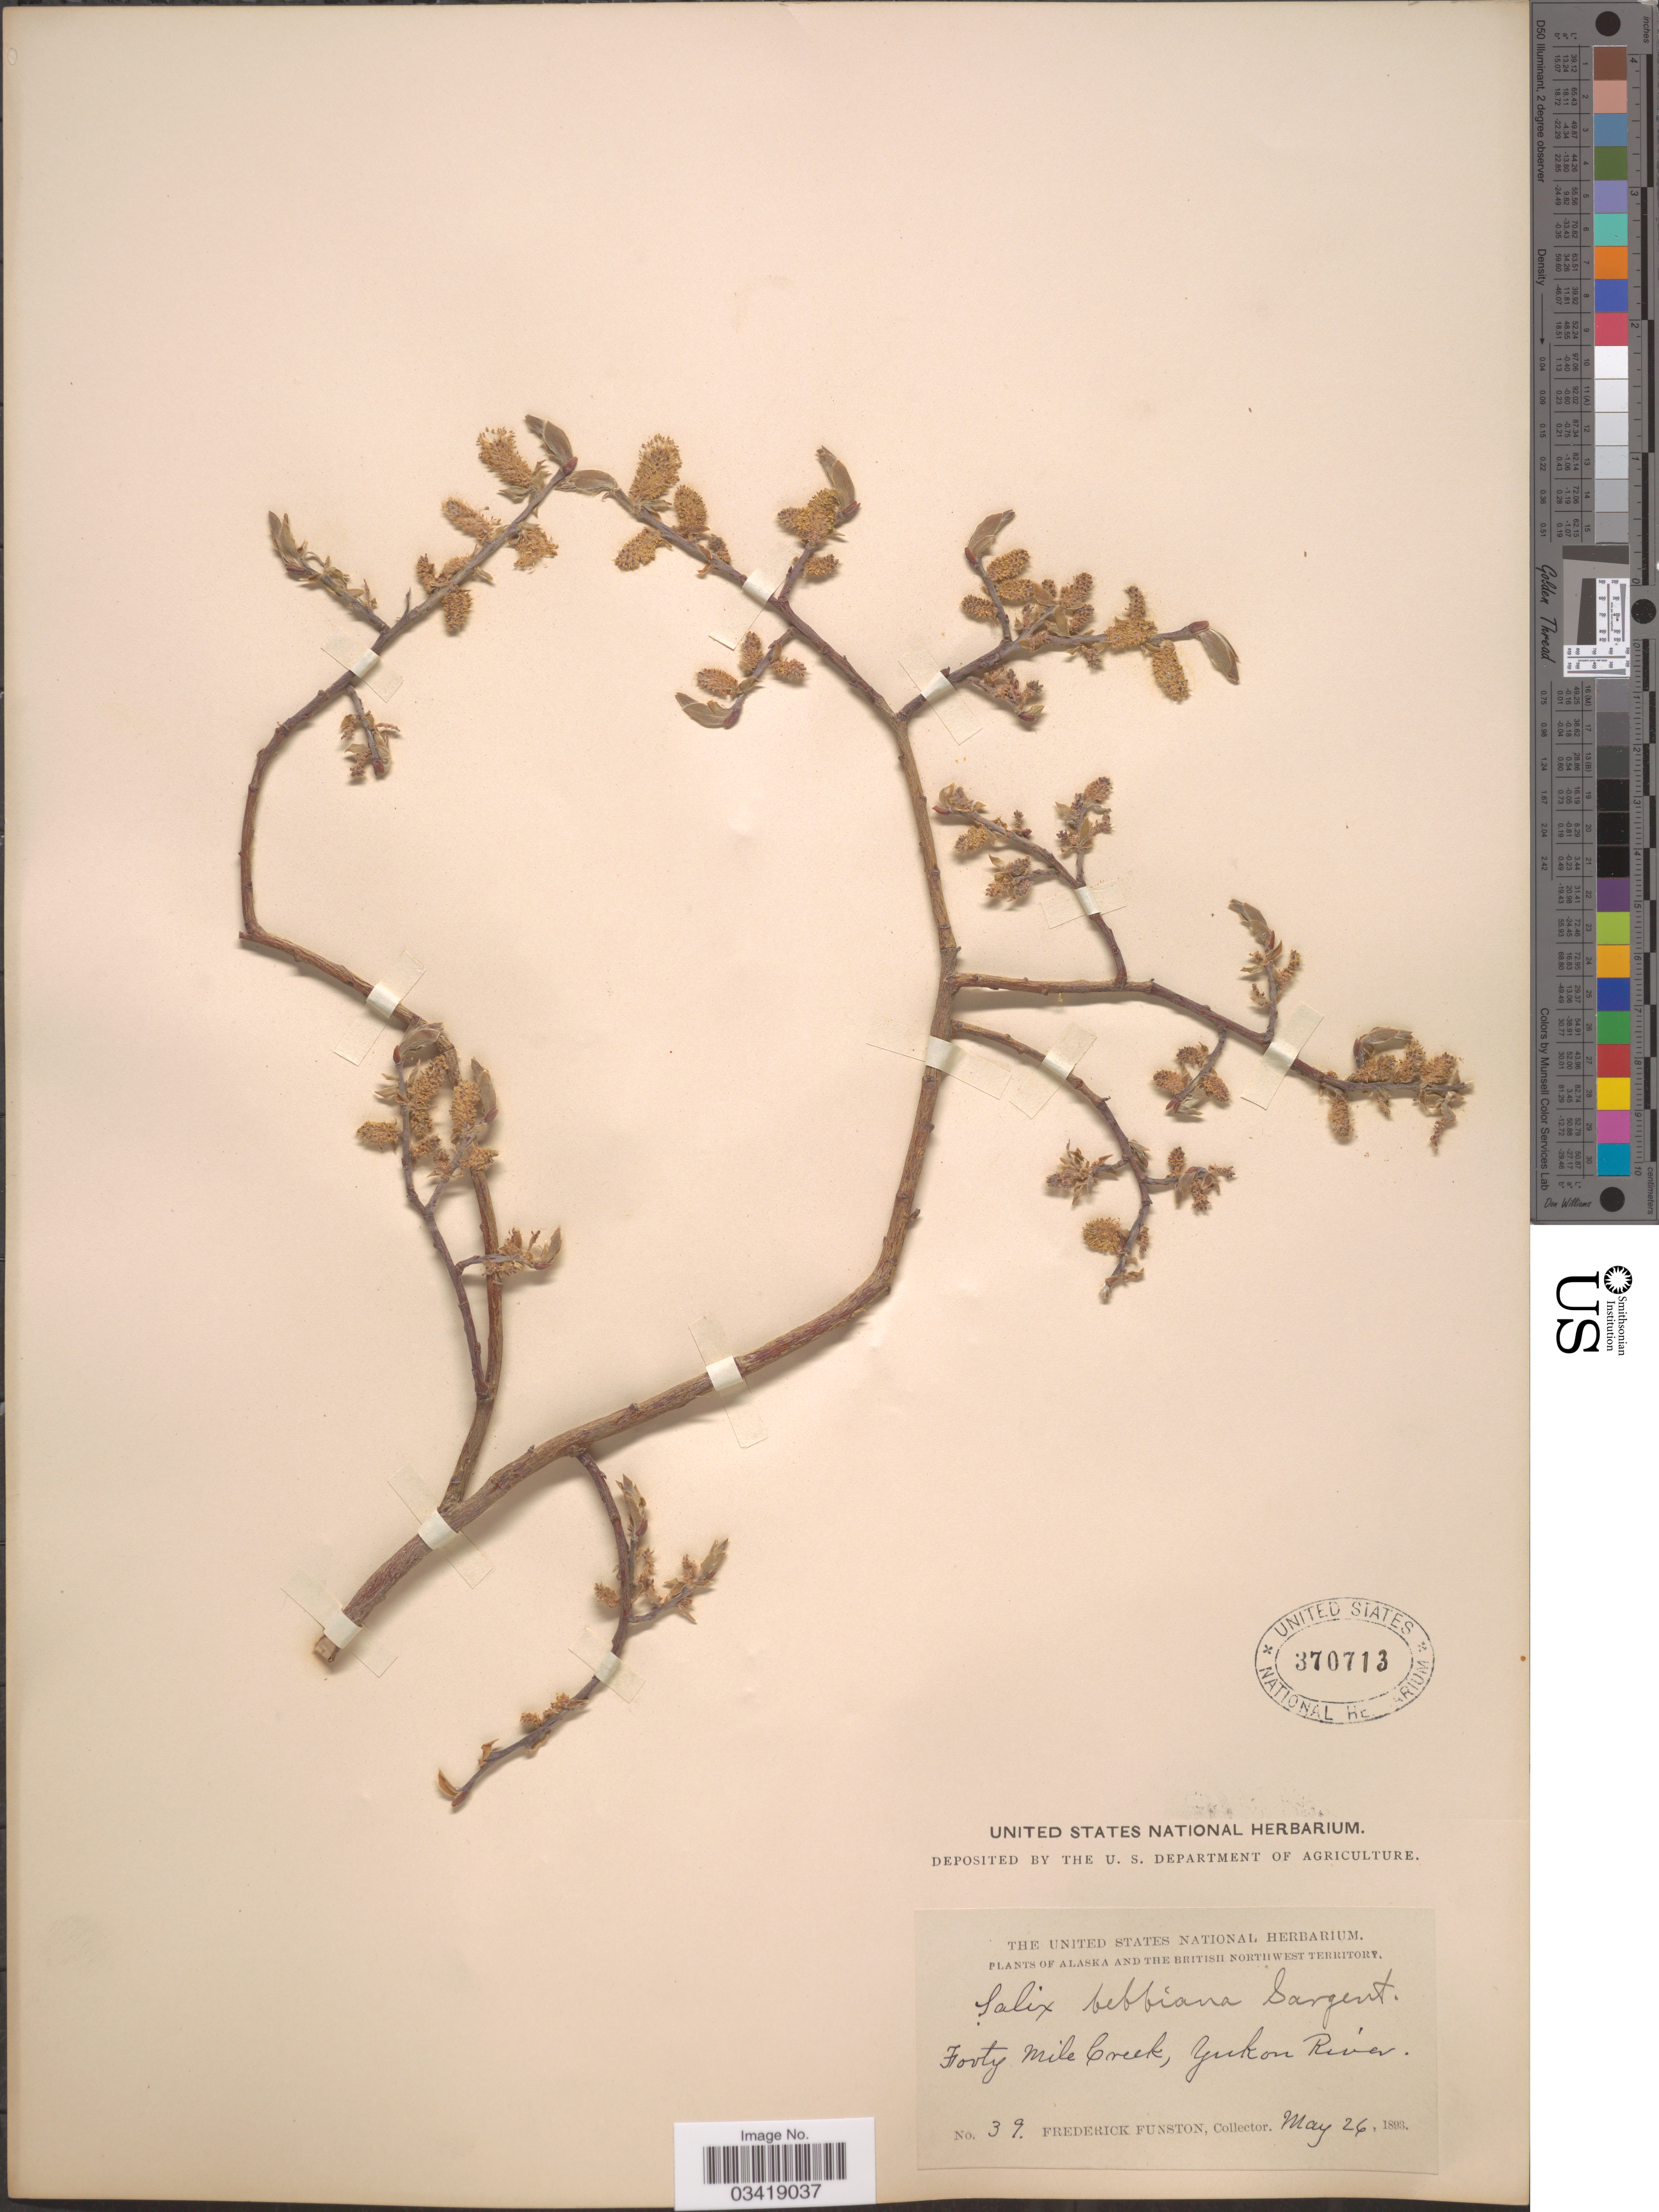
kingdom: Plantae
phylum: Tracheophyta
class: Magnoliopsida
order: Malpighiales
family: Salicaceae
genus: Salix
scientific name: Salix bebbiana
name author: Sarg.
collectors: F. Funston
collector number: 39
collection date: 1893-05-26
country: United States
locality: Alaska and The British Northwest Territory. Forty Mile Creek, Yukon River.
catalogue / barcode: US 370713